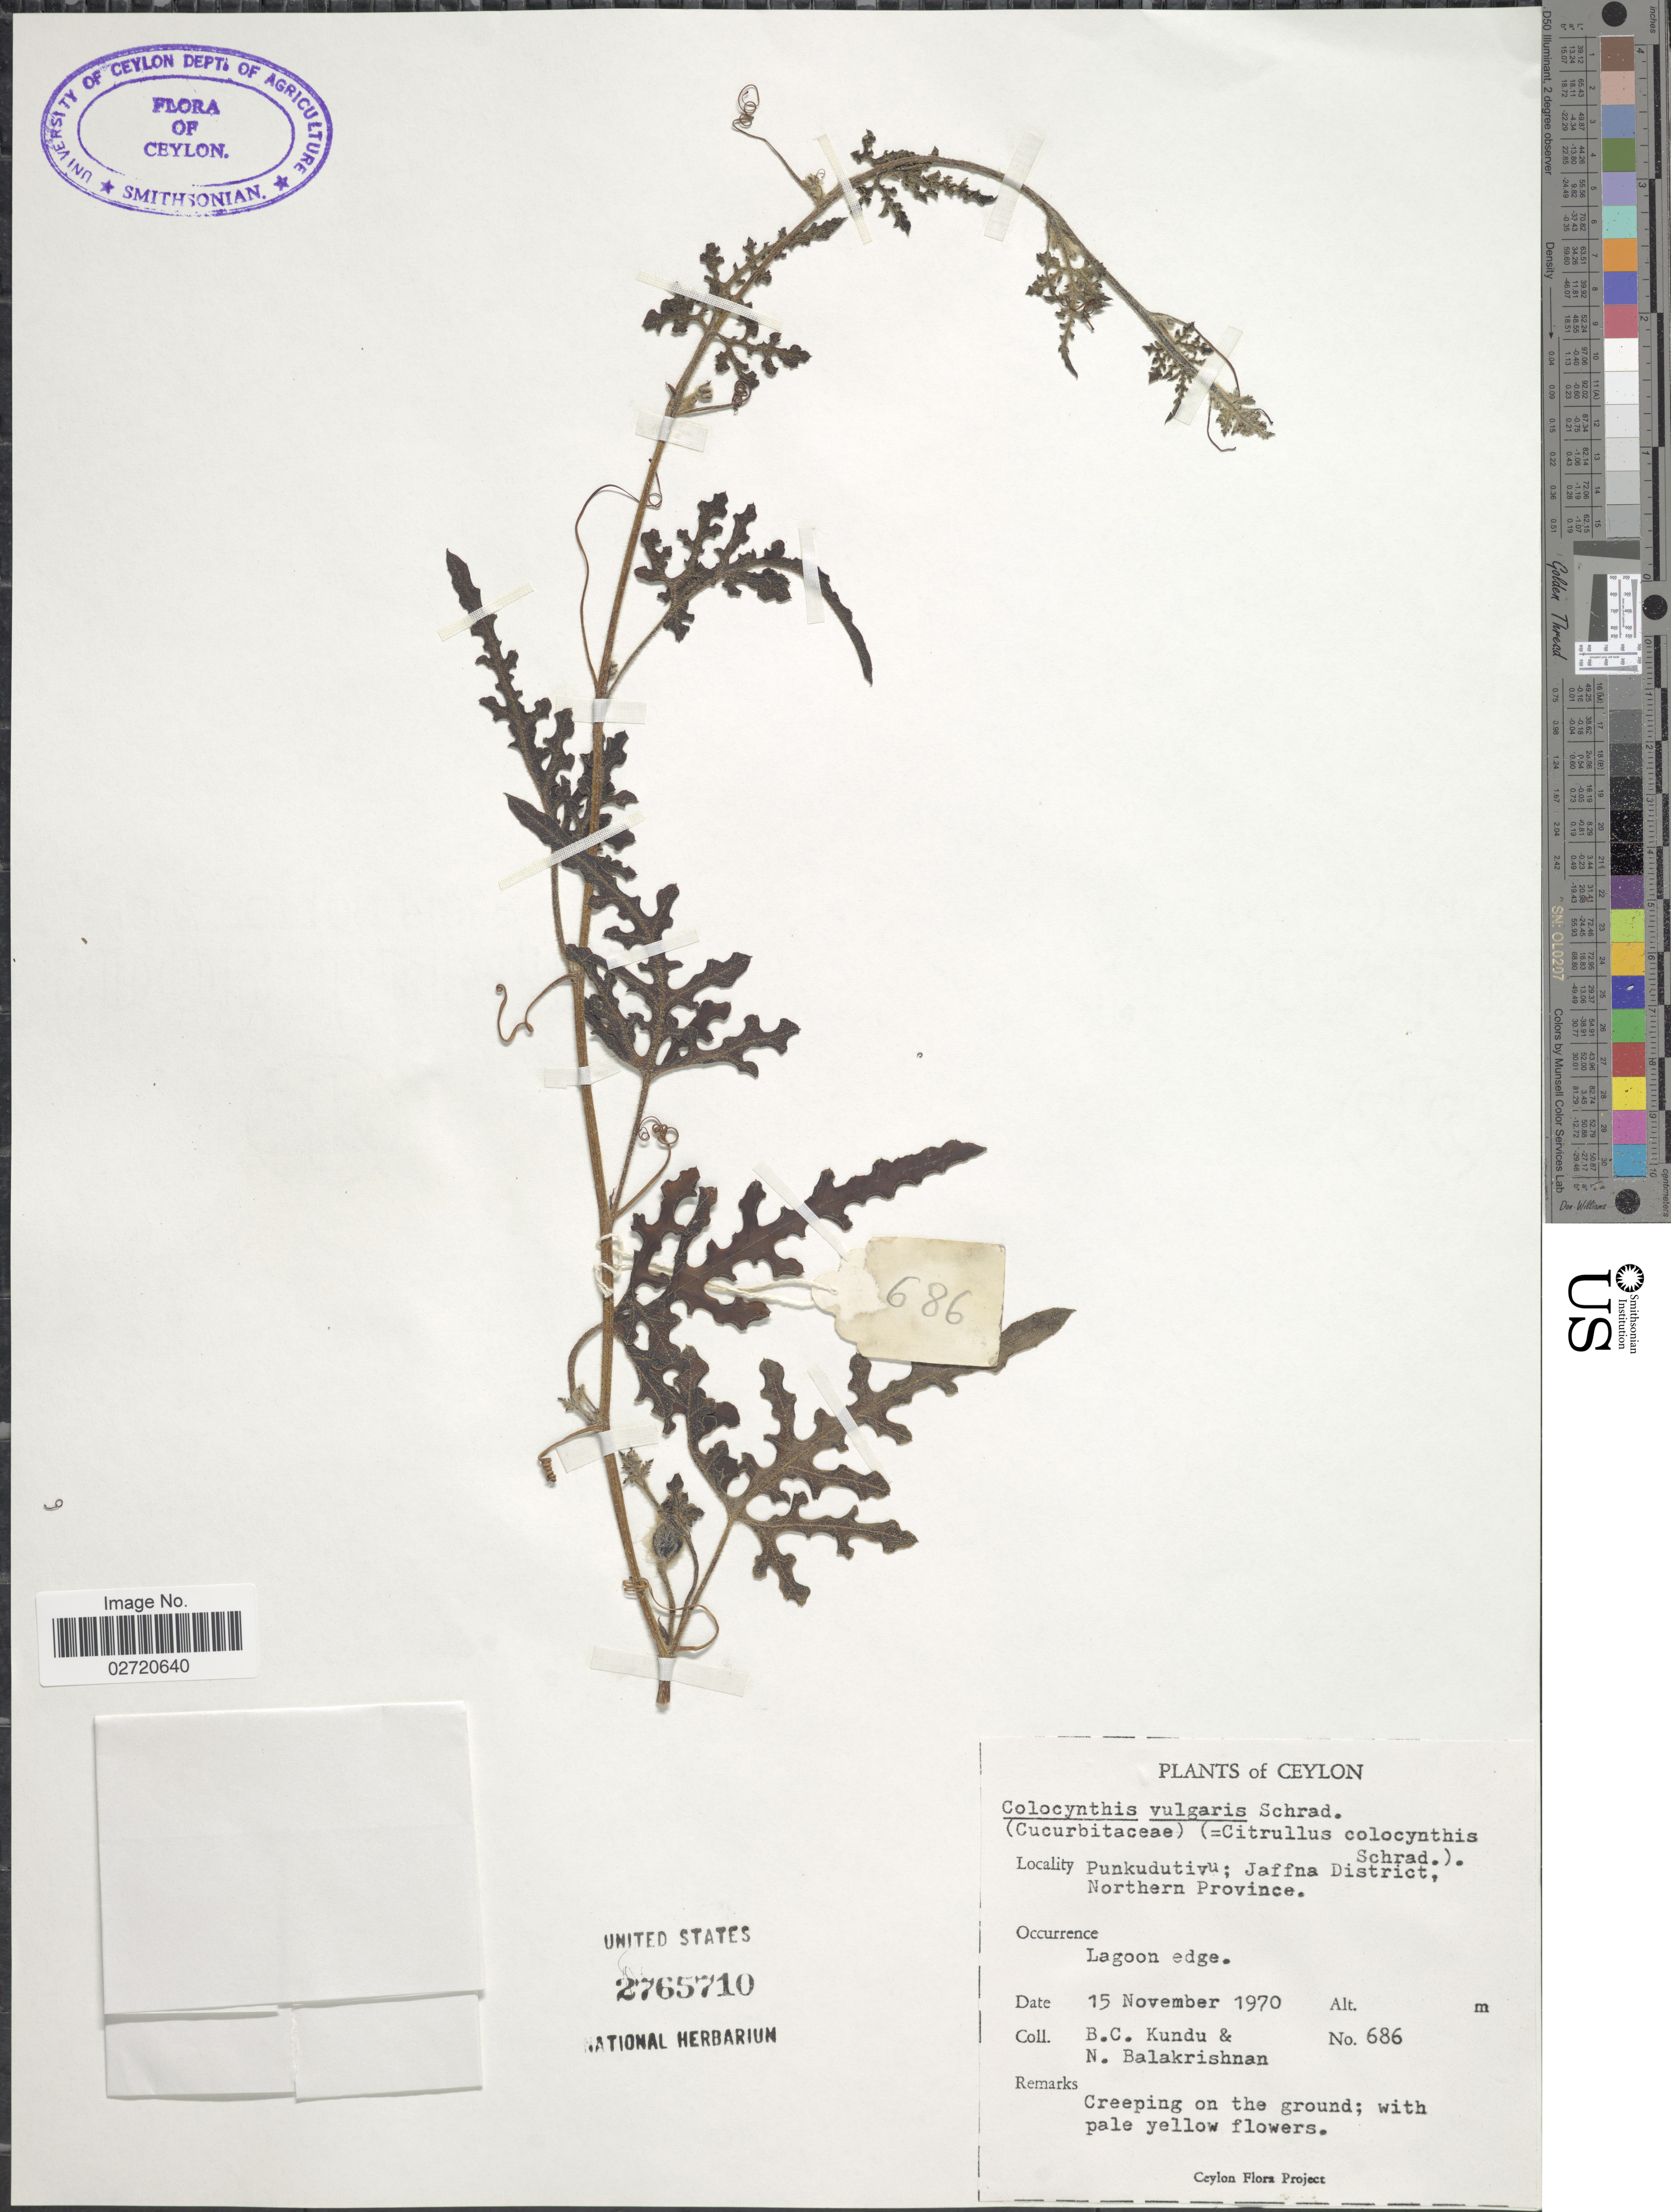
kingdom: Plantae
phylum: Tracheophyta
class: Magnoliopsida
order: Cucurbitales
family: Cucurbitaceae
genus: Citrullus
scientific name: Citrullus colocynthis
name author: (L.) Schrad.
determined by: Strong, Mark T., (BOT), Smithsonian Institution - National Museum of Natural History (UNITED STATES)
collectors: B. C. Kundu & N. Balakrishnan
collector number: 686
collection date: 1970-11-15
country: Sri Lanka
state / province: Northern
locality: Ceylon. Punkudutivu; Jaffna District, Lagoon edge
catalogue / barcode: US 2765710